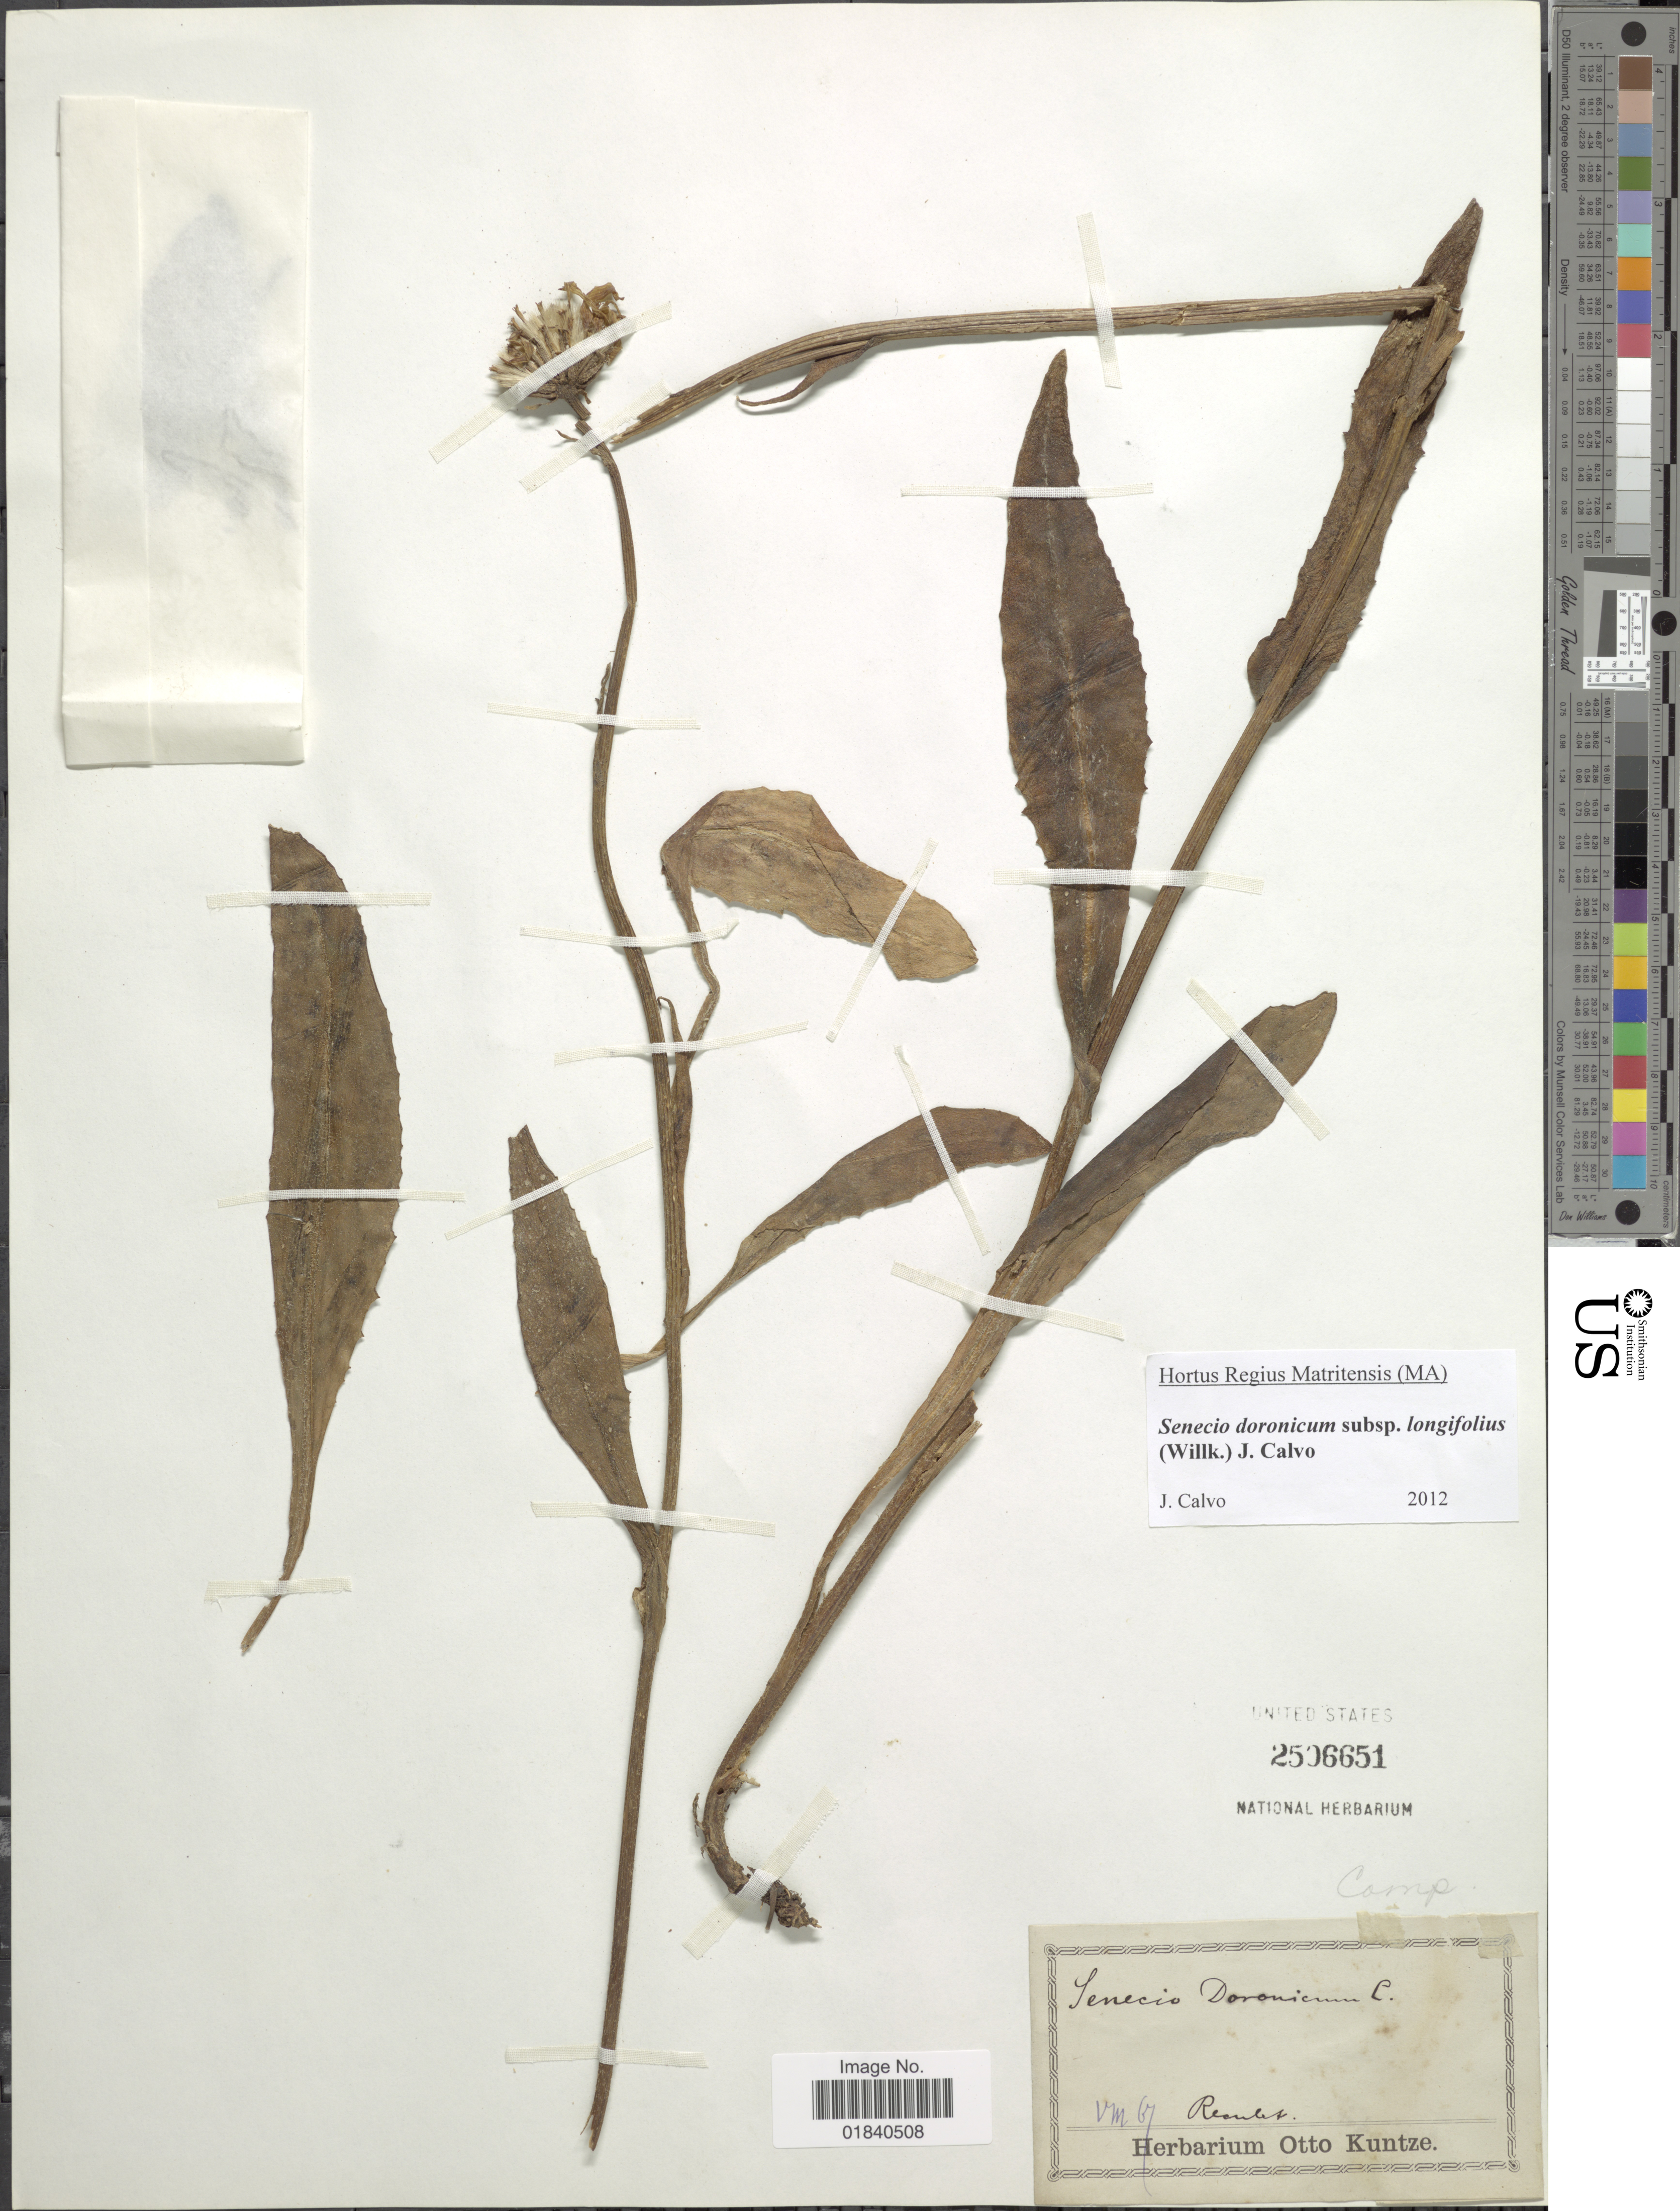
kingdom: Plantae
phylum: Tracheophyta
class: Magnoliopsida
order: Asterales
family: Asteraceae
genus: Senecio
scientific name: Senecio doronicum subsp. longifolius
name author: (Willk.) J. Calvo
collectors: ex herb. Otto Kuntze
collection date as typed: Transcribed d/m/y: /8/67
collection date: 1867-08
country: France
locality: Reculet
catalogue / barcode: US 2506651